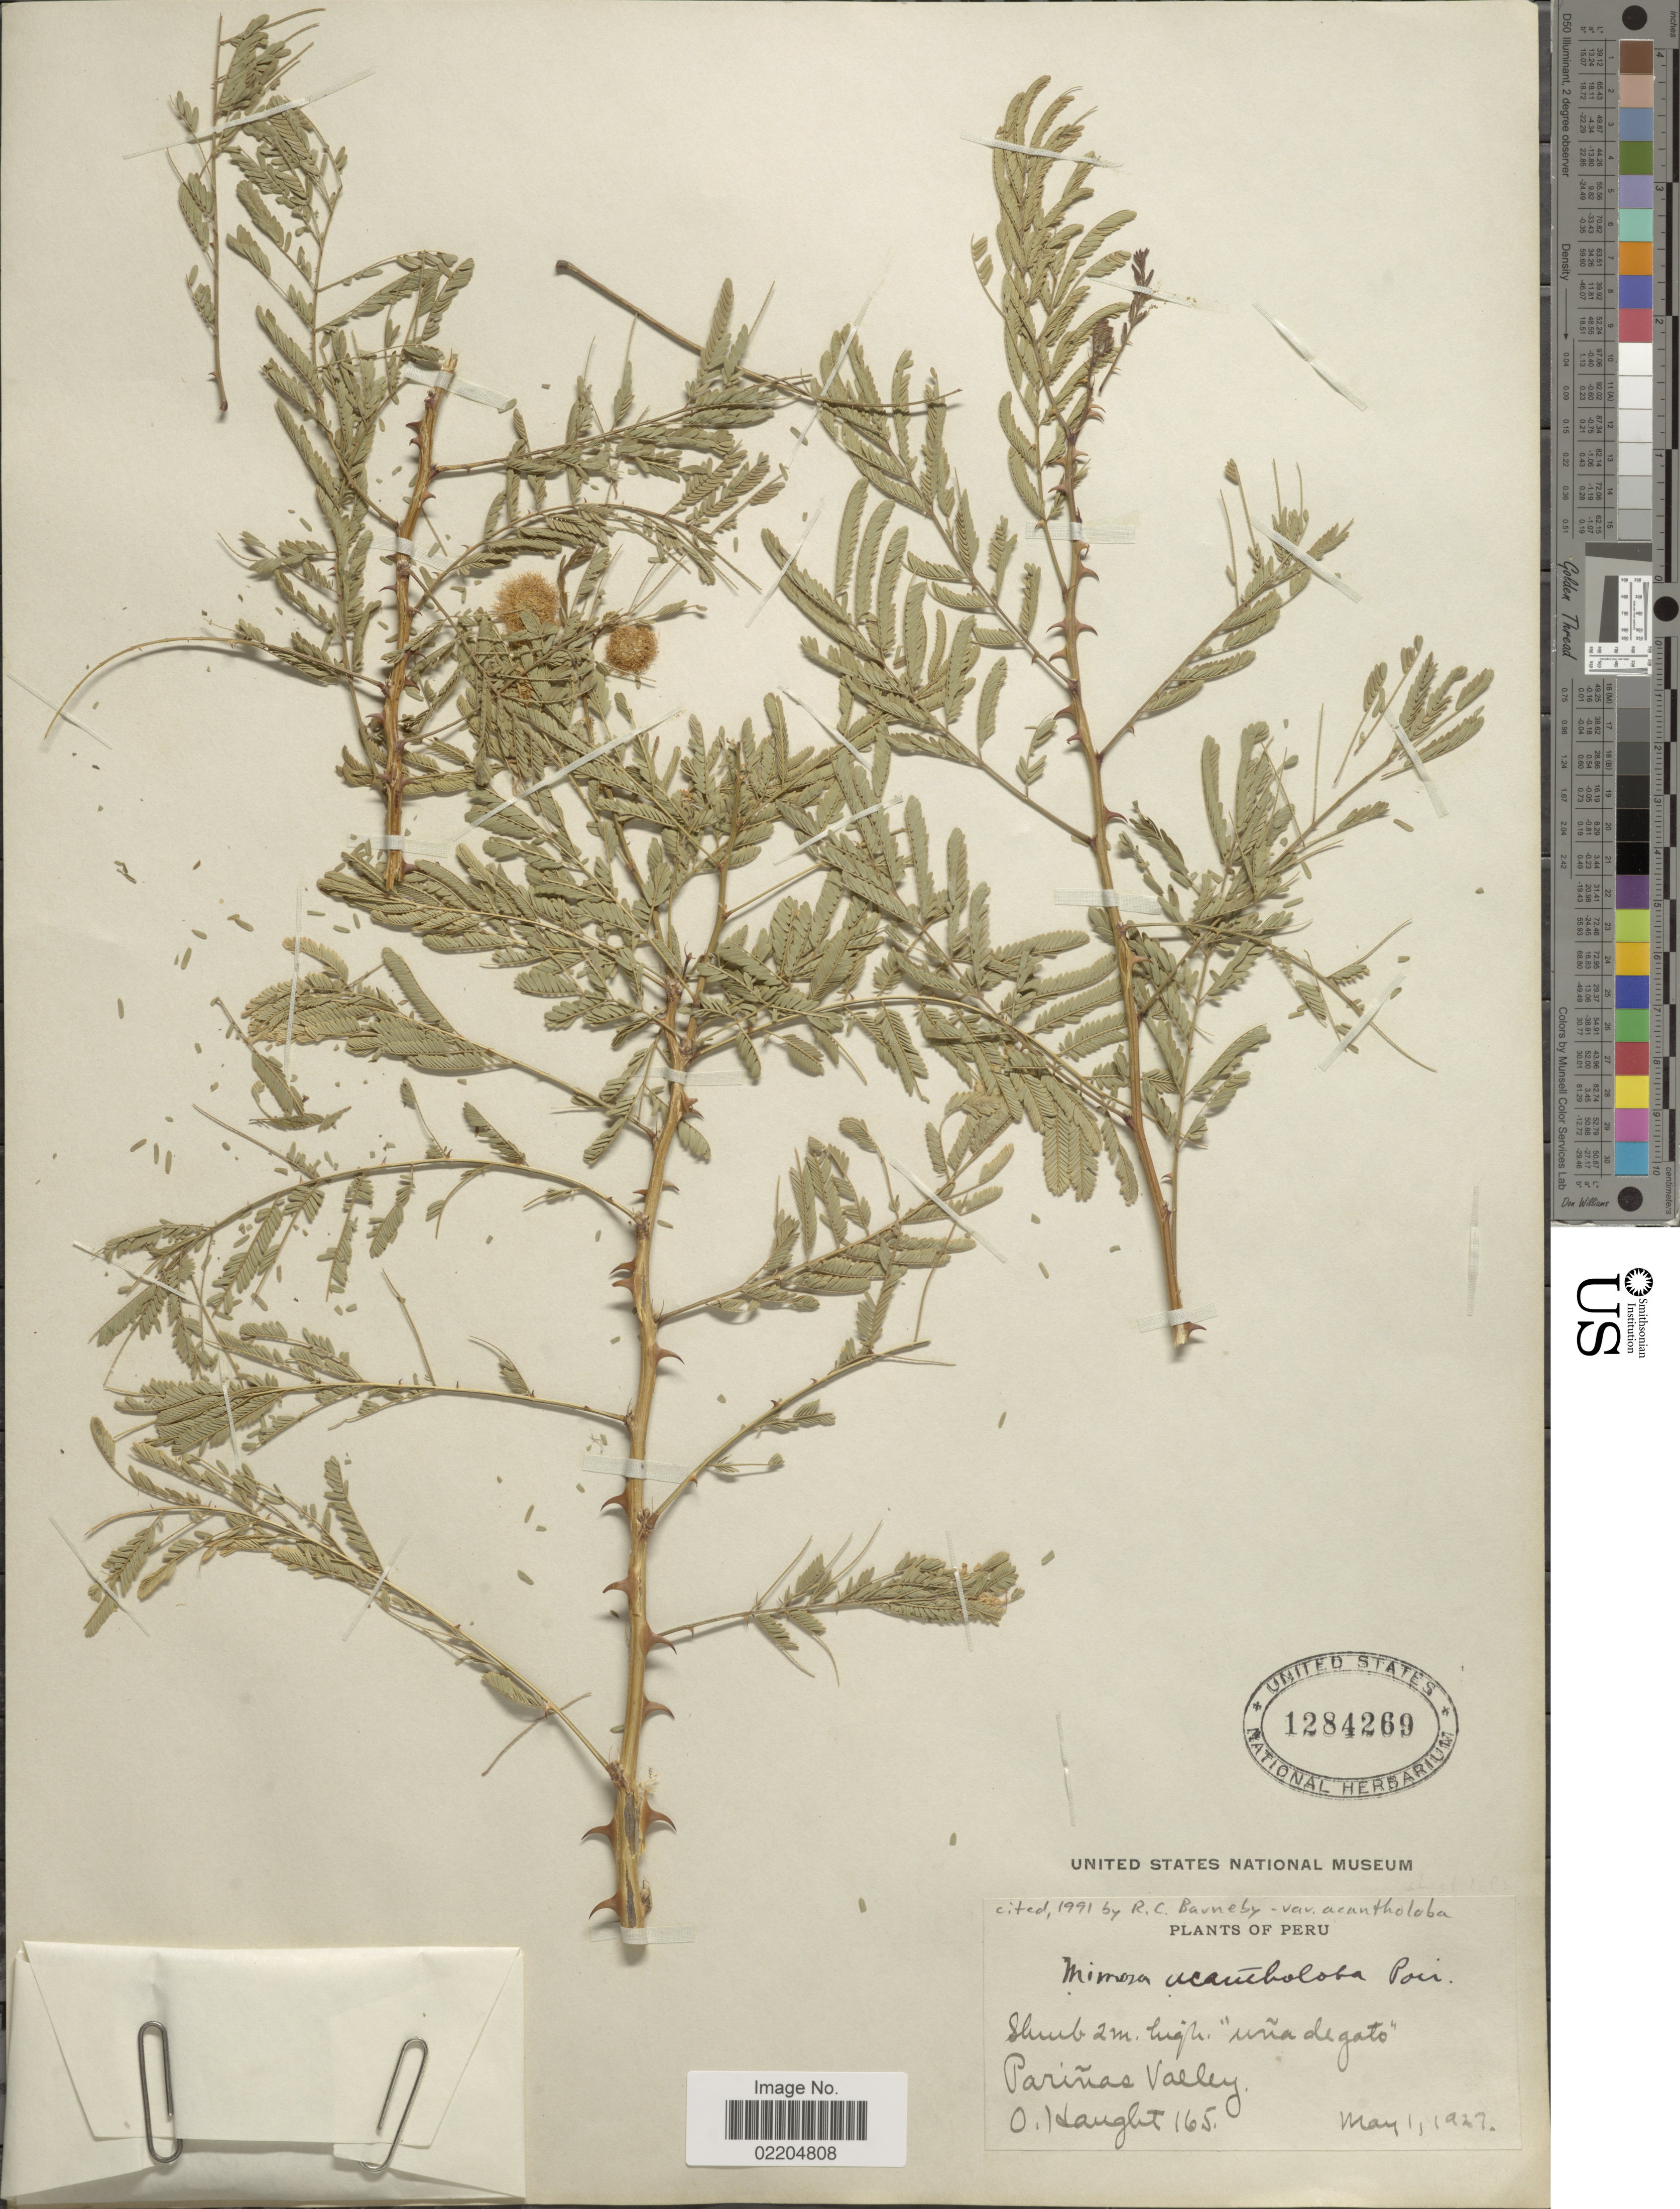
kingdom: Plantae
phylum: Tracheophyta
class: Magnoliopsida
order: Fabales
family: Fabaceae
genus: Mimosa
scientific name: Mimosa acantholoba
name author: (Willd.) Poir.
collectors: O. Haught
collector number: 165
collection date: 1927-05-01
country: Peru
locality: Parinas Valley.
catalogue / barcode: US 1284269